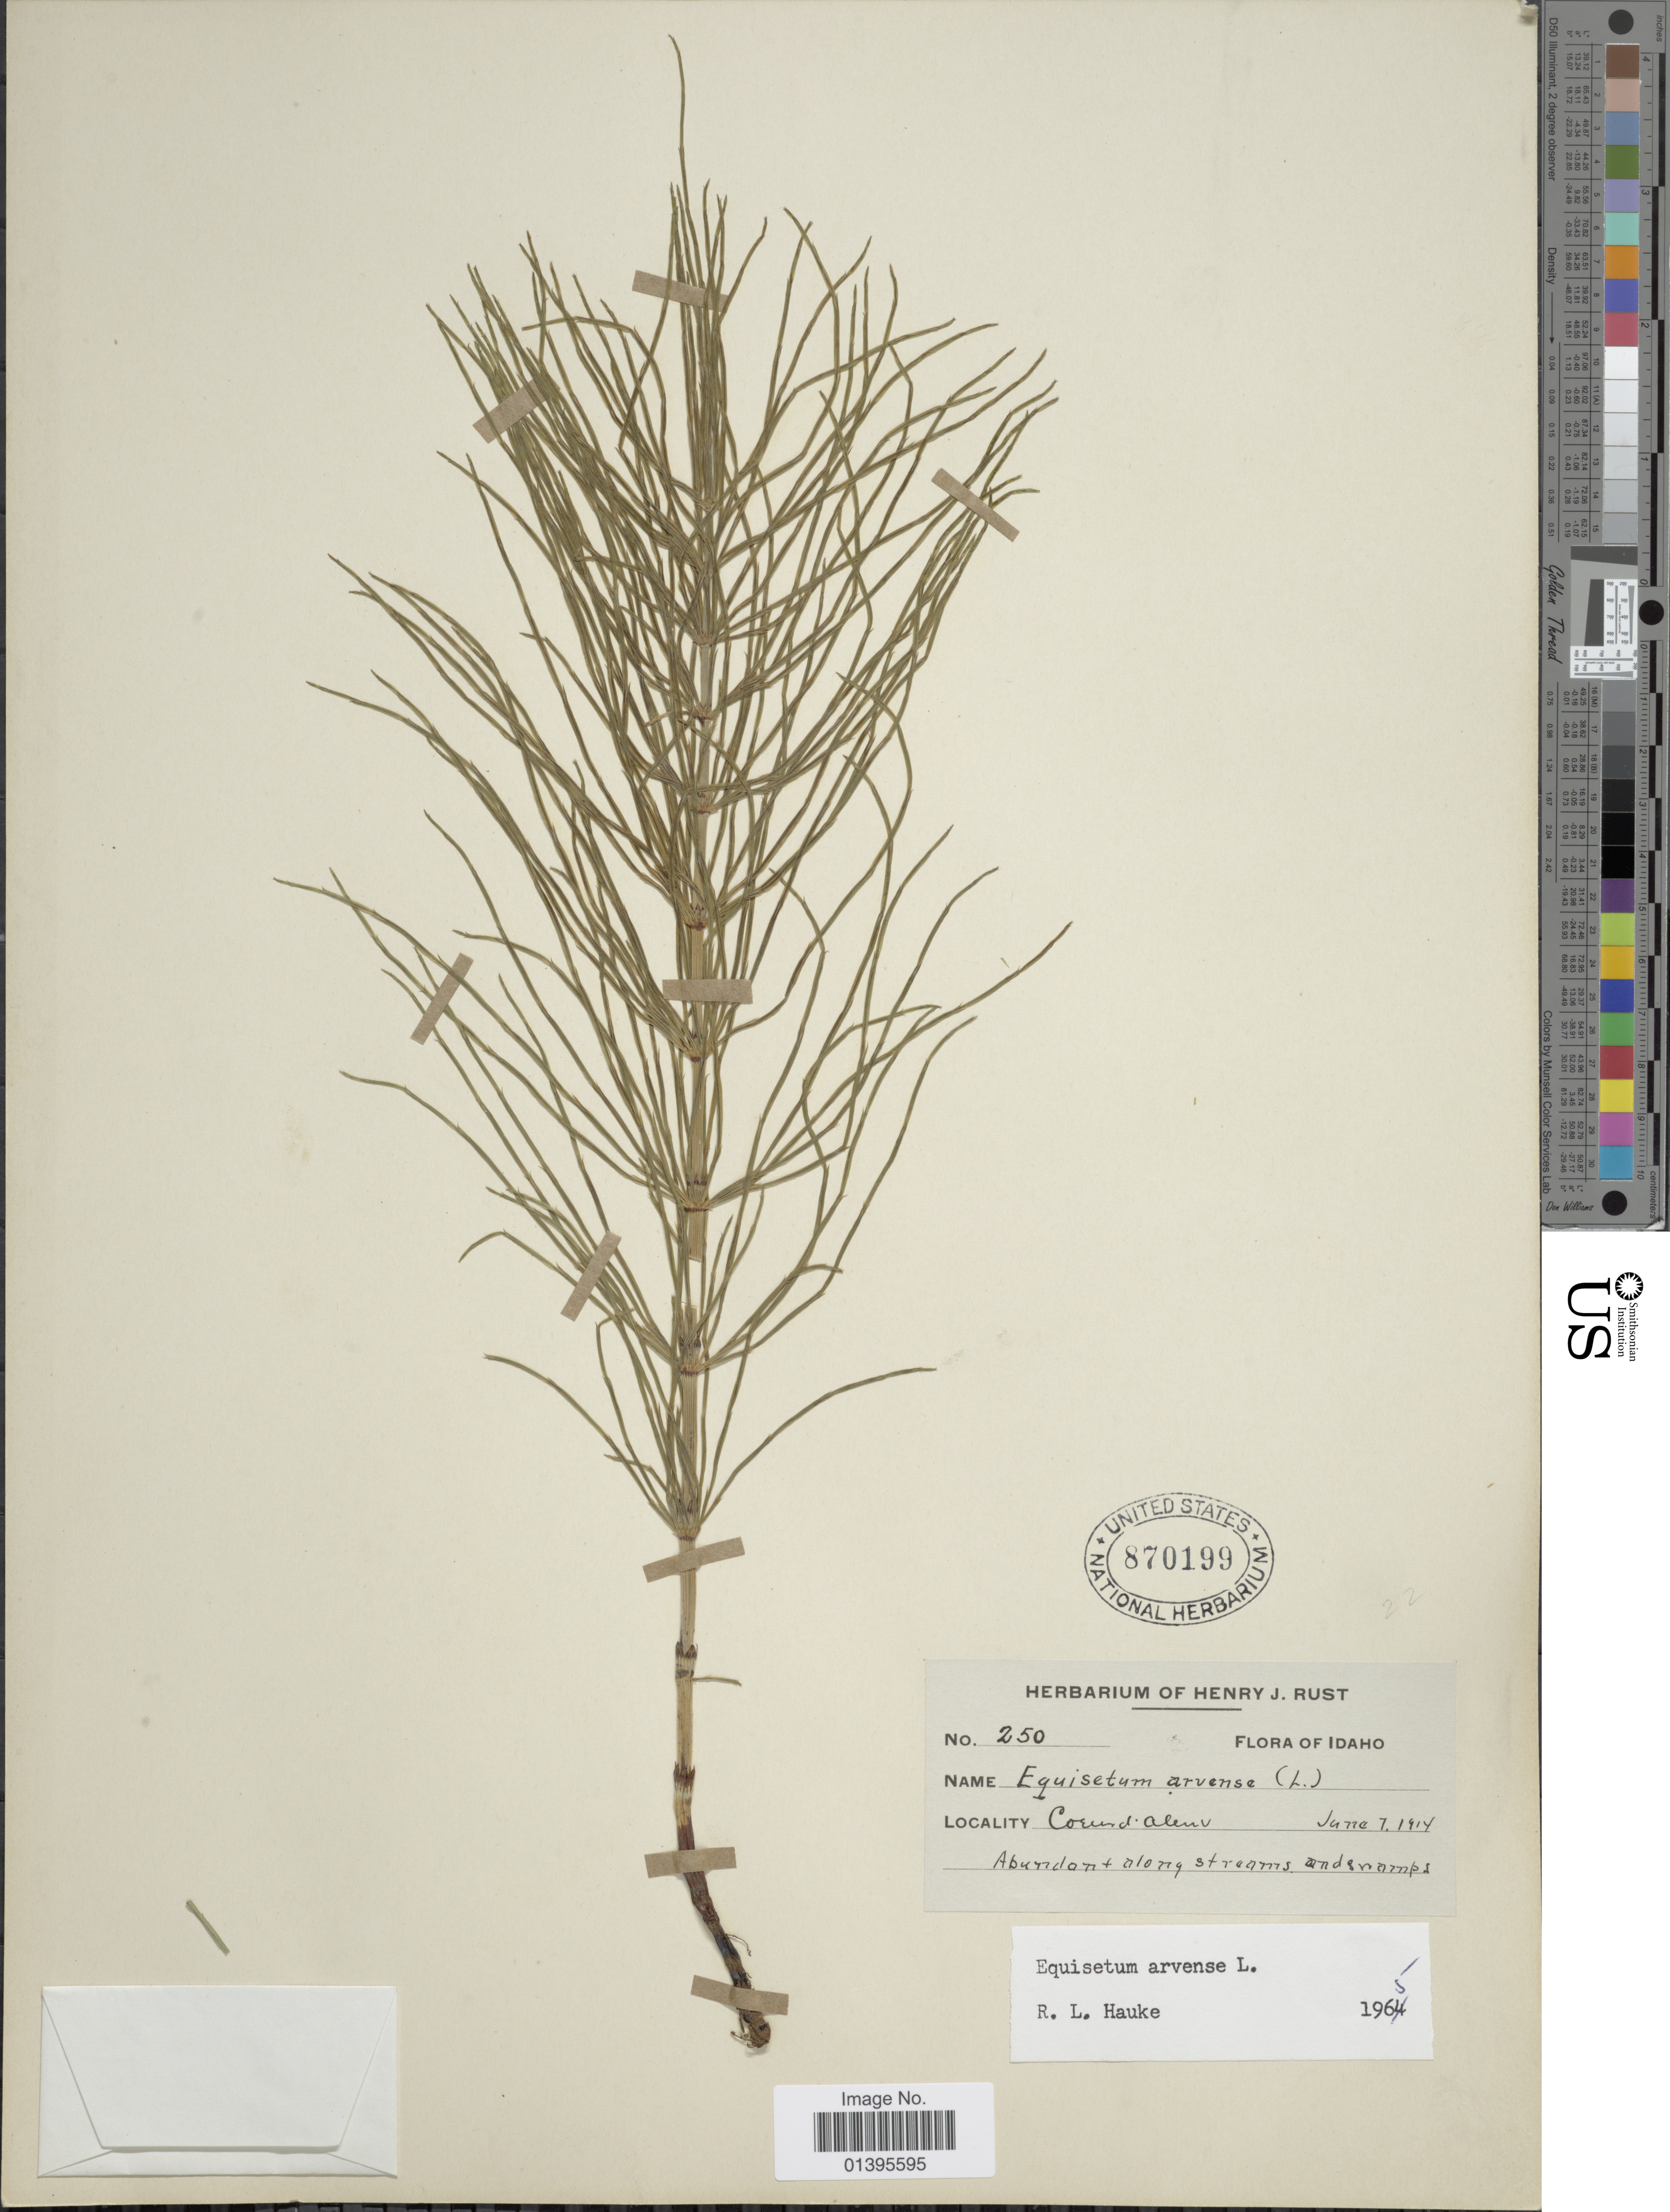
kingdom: Plantae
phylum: Tracheophyta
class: Polypodiopsida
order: Equisetales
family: Equisetaceae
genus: Equisetum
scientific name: Equisetum arvense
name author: L.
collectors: H. J. Rust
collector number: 250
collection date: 1913-06-07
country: United States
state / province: Idaho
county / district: Kootenai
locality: Coeur d'Alene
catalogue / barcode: US 870199